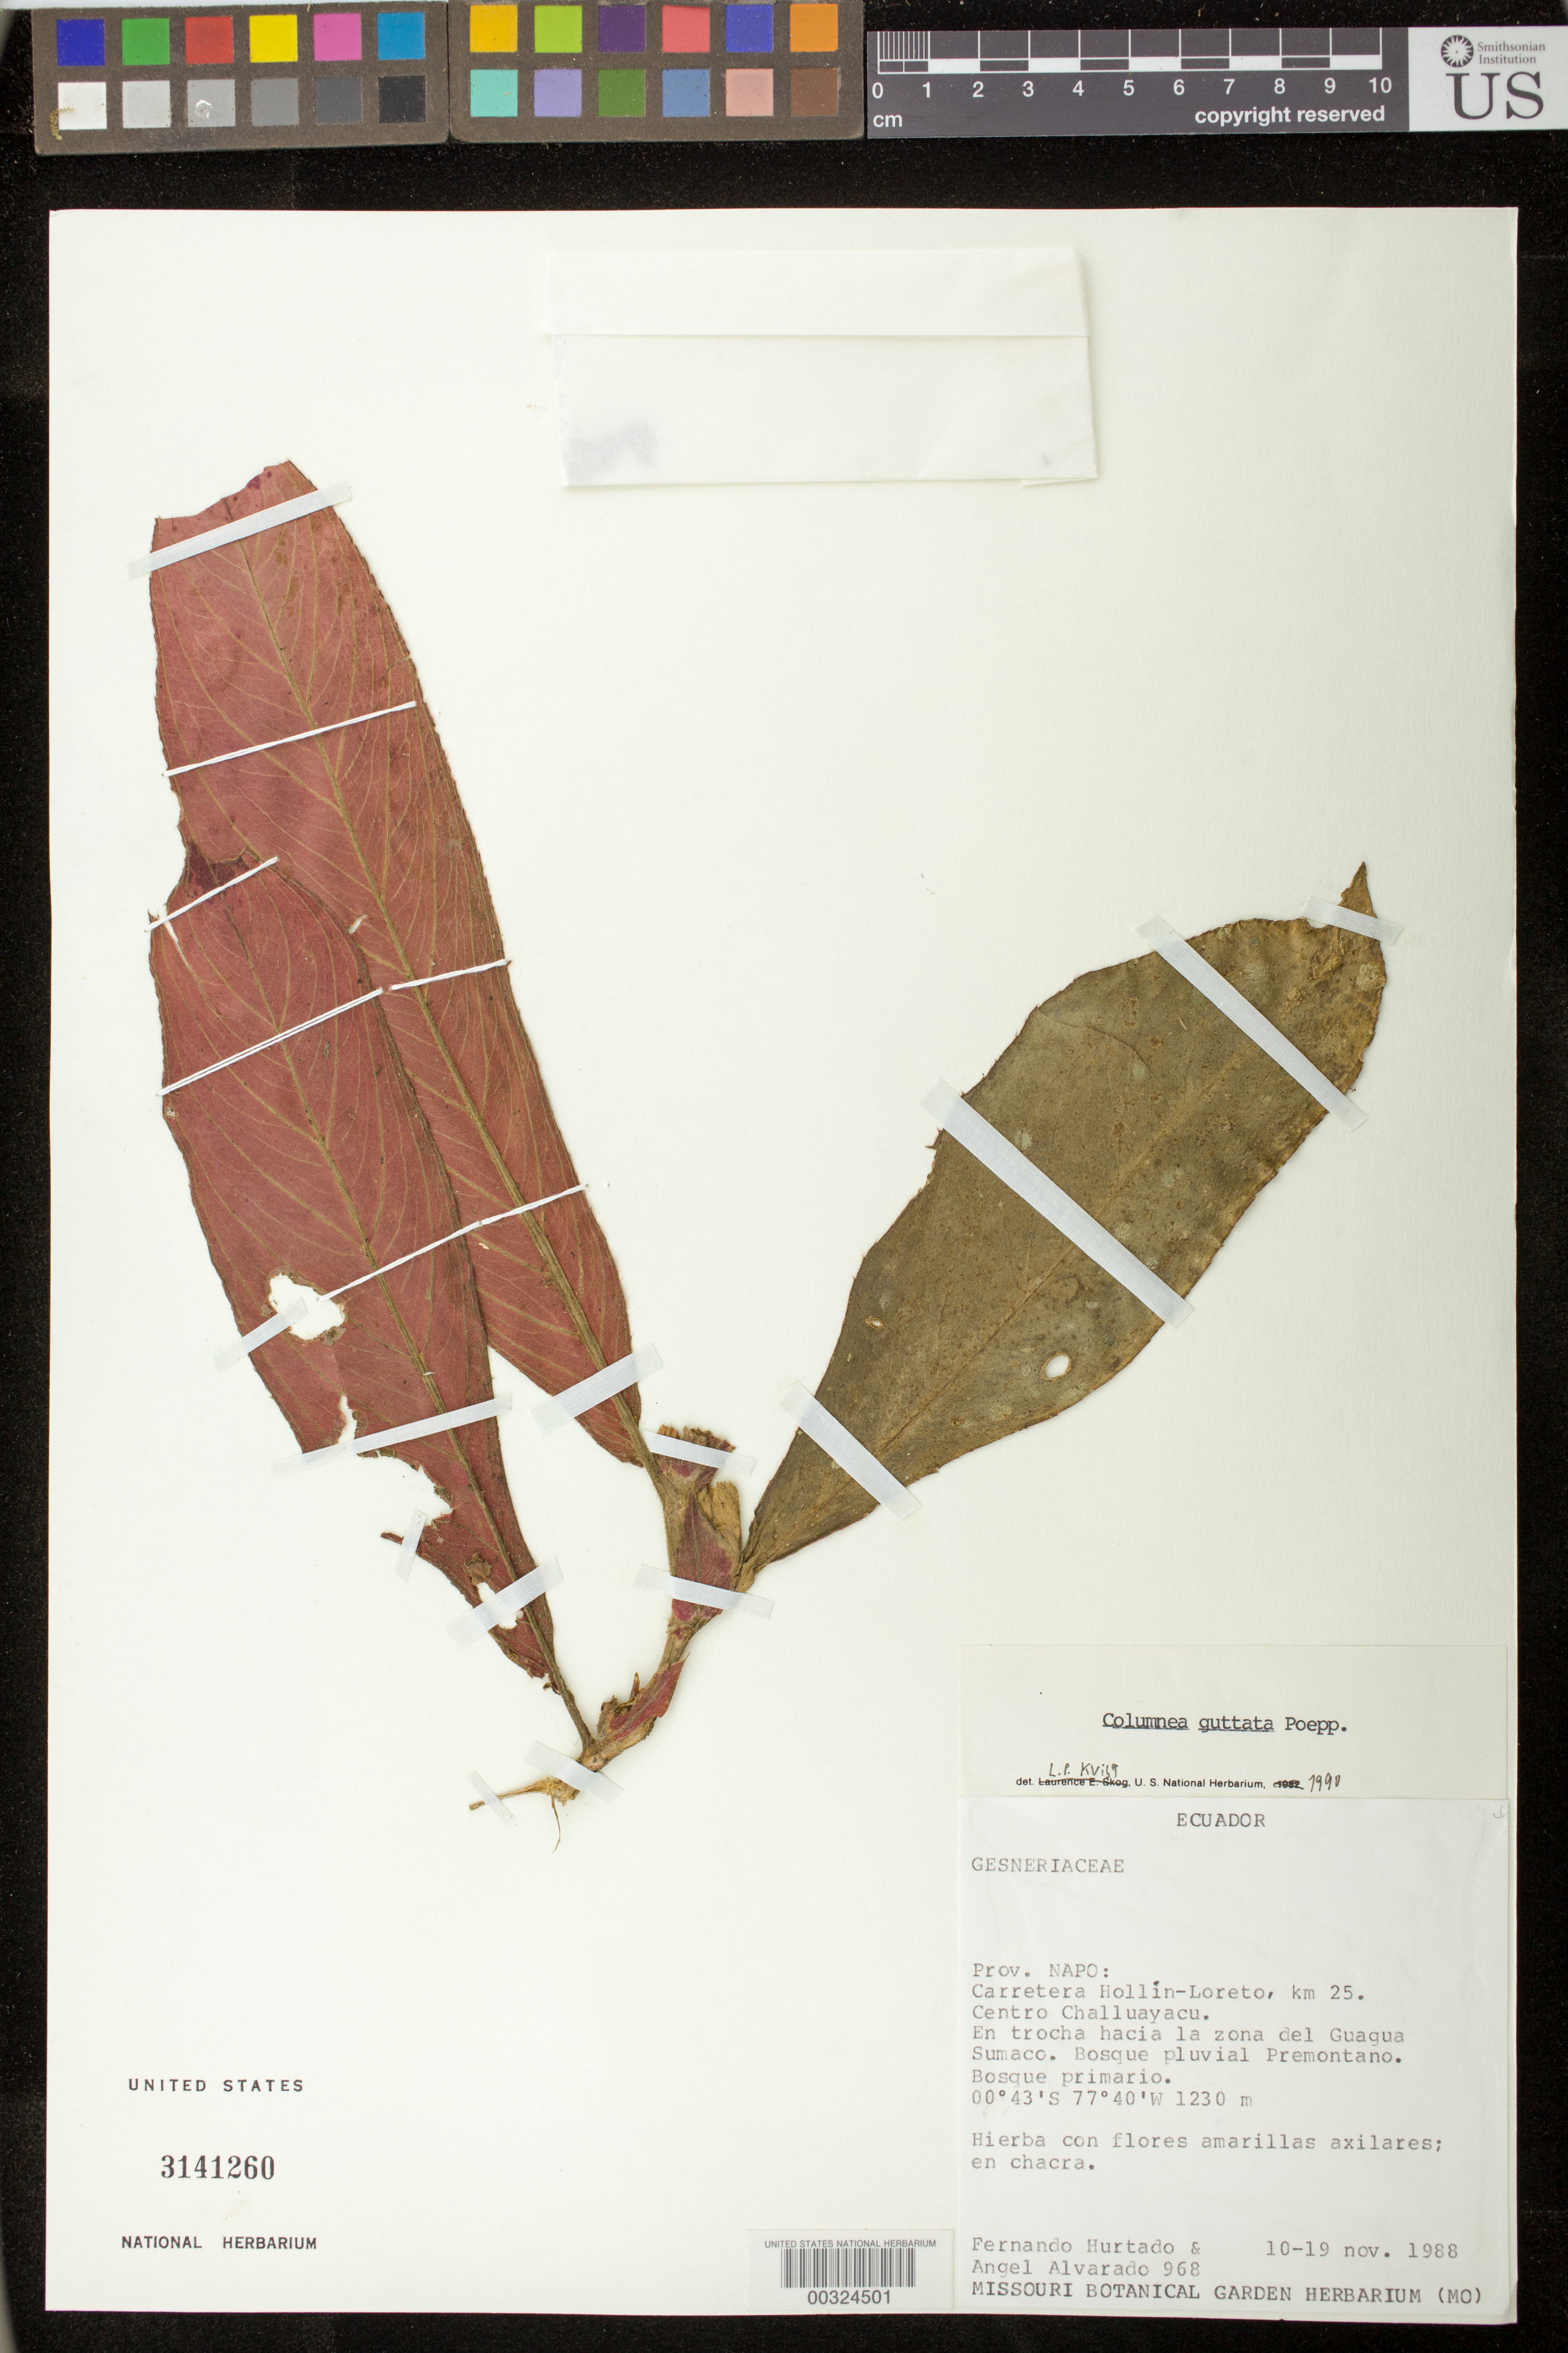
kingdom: Plantae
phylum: Tracheophyta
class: Magnoliopsida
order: Lamiales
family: Gesneriaceae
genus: Columnea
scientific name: Columnea guttata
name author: Poepp.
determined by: Clark, J. L., (SEL), The Marie Selby Botanical Garden (UNITED STATES)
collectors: F. Hurtado & A. Alvarado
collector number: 968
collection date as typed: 10-19 Nov 1988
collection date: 1988-11-10/1988-11-19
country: Ecuador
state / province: Napo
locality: Hollin - Loreto highway, km 25, Centro Challuayacu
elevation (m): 1230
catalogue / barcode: US 3141260